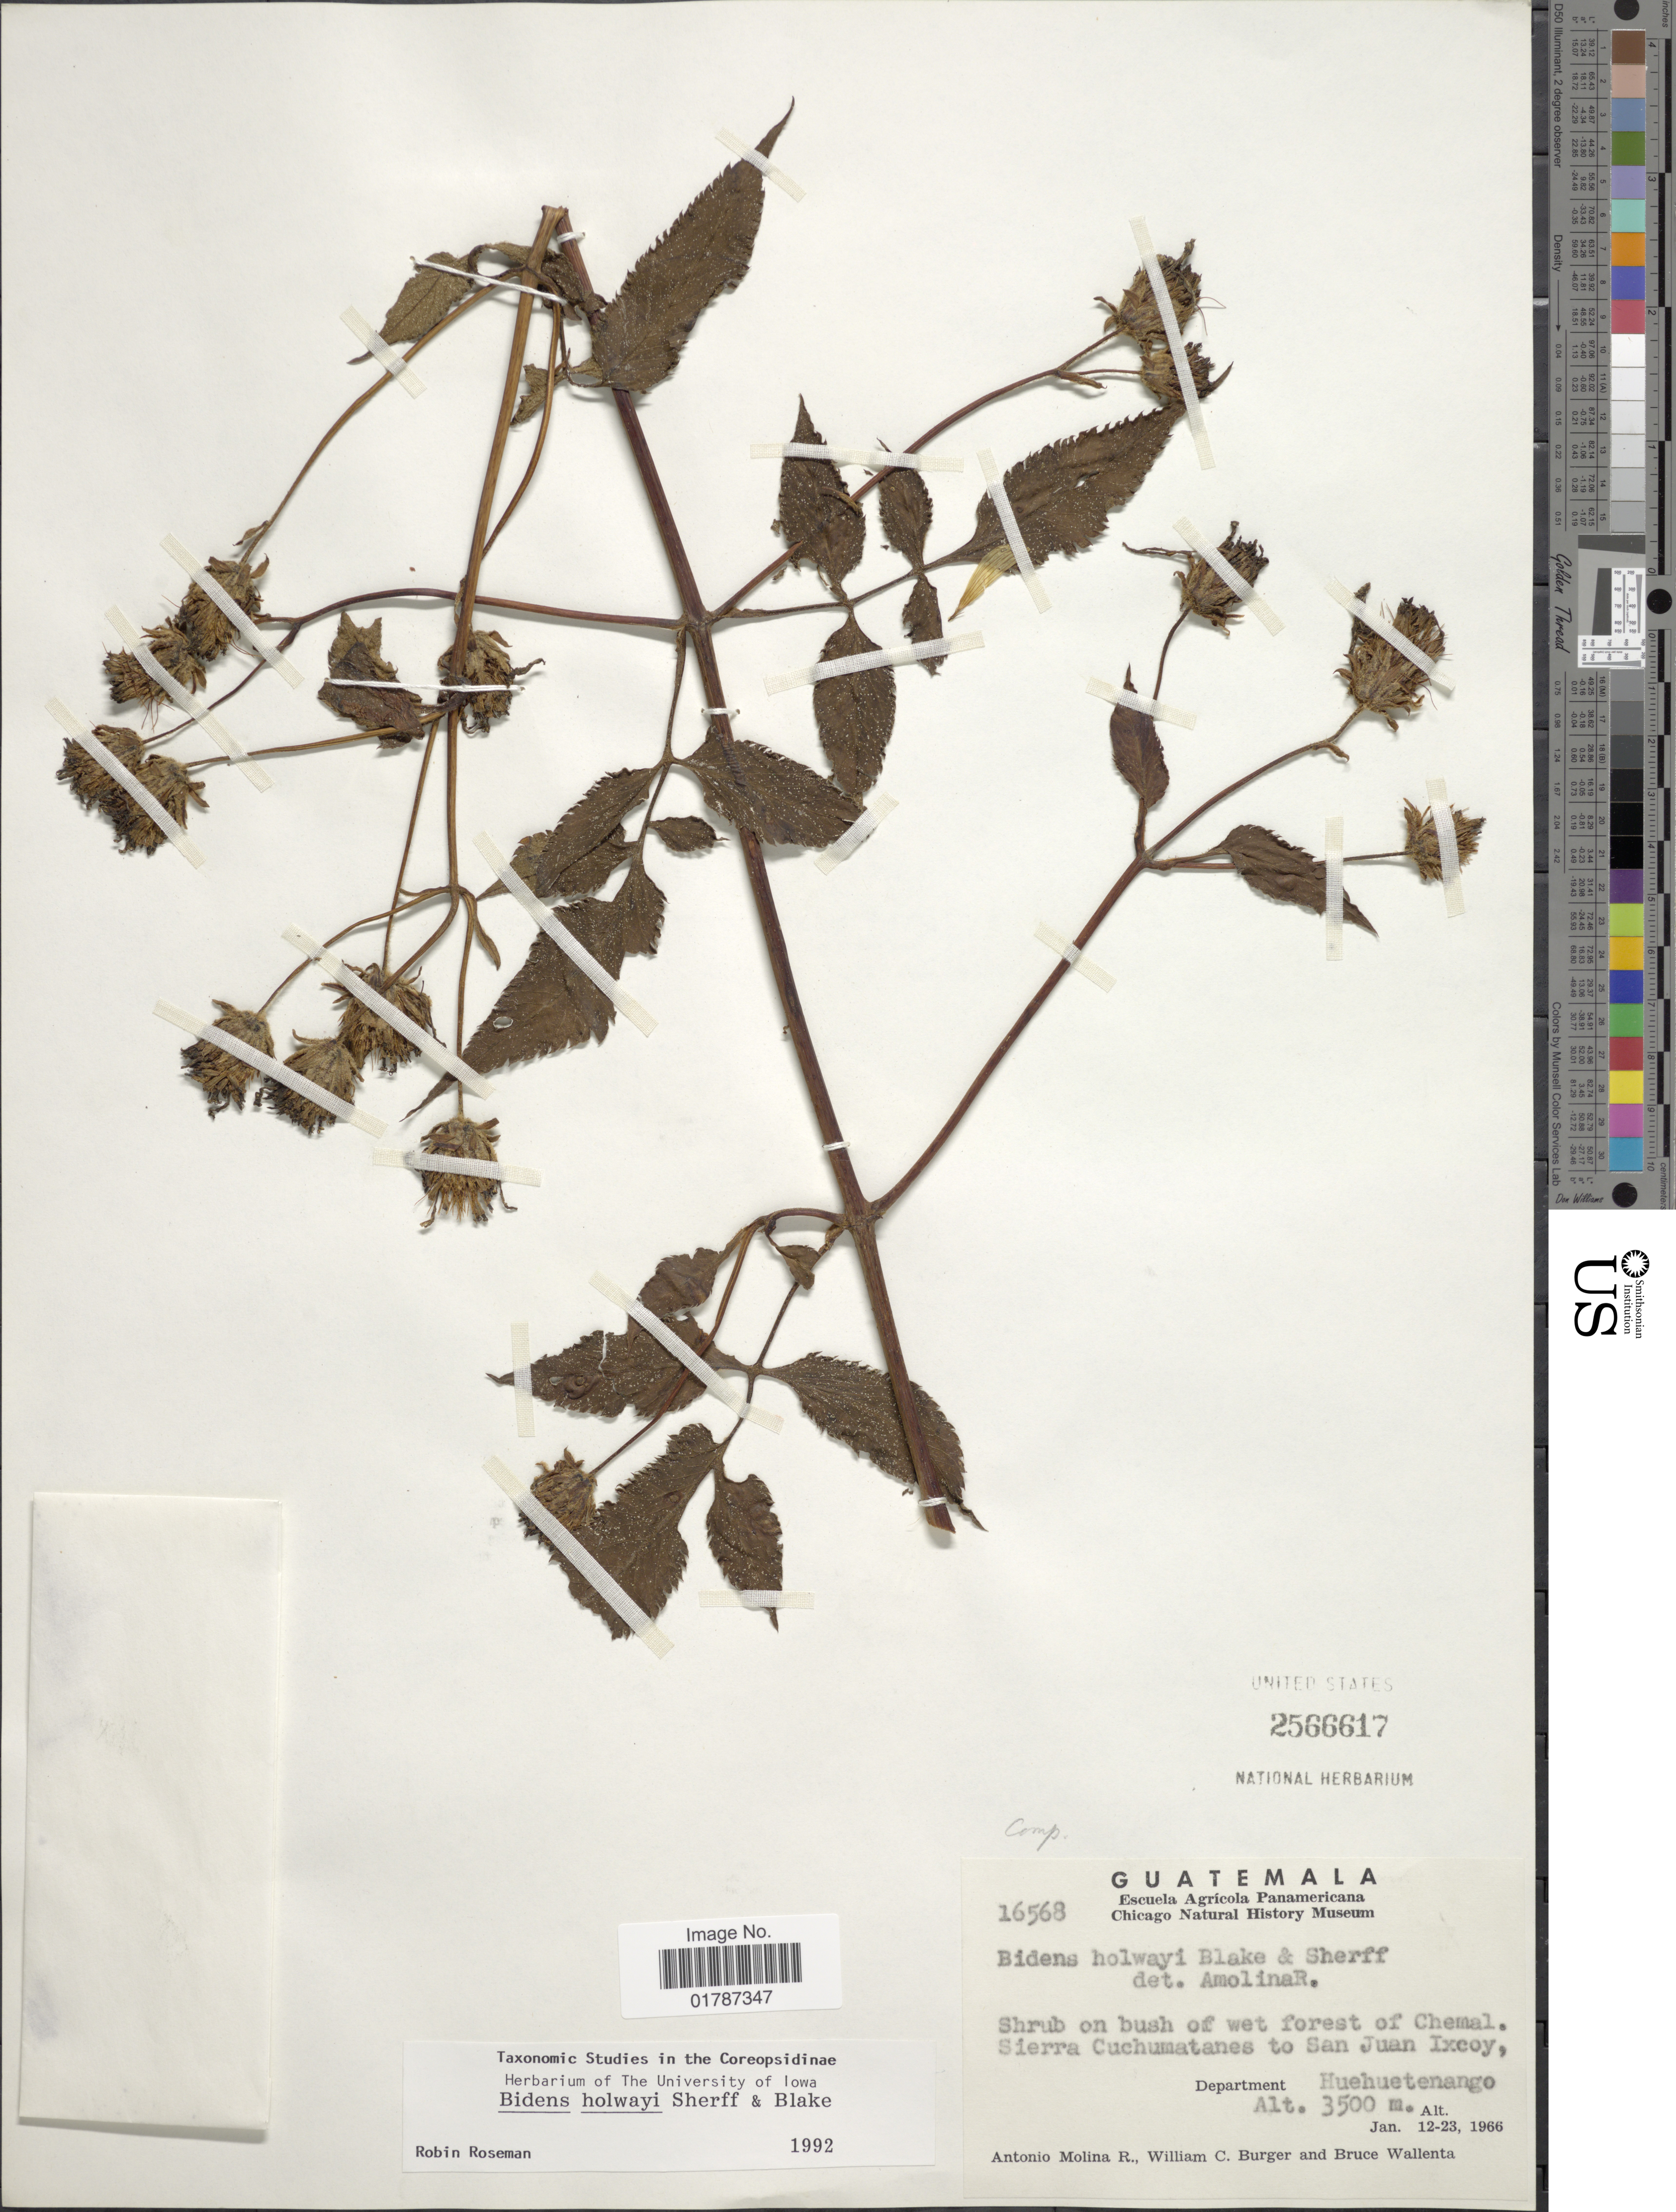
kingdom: Plantae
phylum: Tracheophyta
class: Magnoliopsida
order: Asterales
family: Asteraceae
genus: Bidens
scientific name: Bidens holwayi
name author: Sherff & S.F. Blake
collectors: A. Molina R., W. Burger & B. Wallenta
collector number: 16568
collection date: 1966-01-12/1966-01-23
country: Guatemala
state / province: Huehuetenango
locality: Sierra Cuchumatanes to San Juan Ixcoy, Department of Huehuetenango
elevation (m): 3500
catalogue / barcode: US 2566617